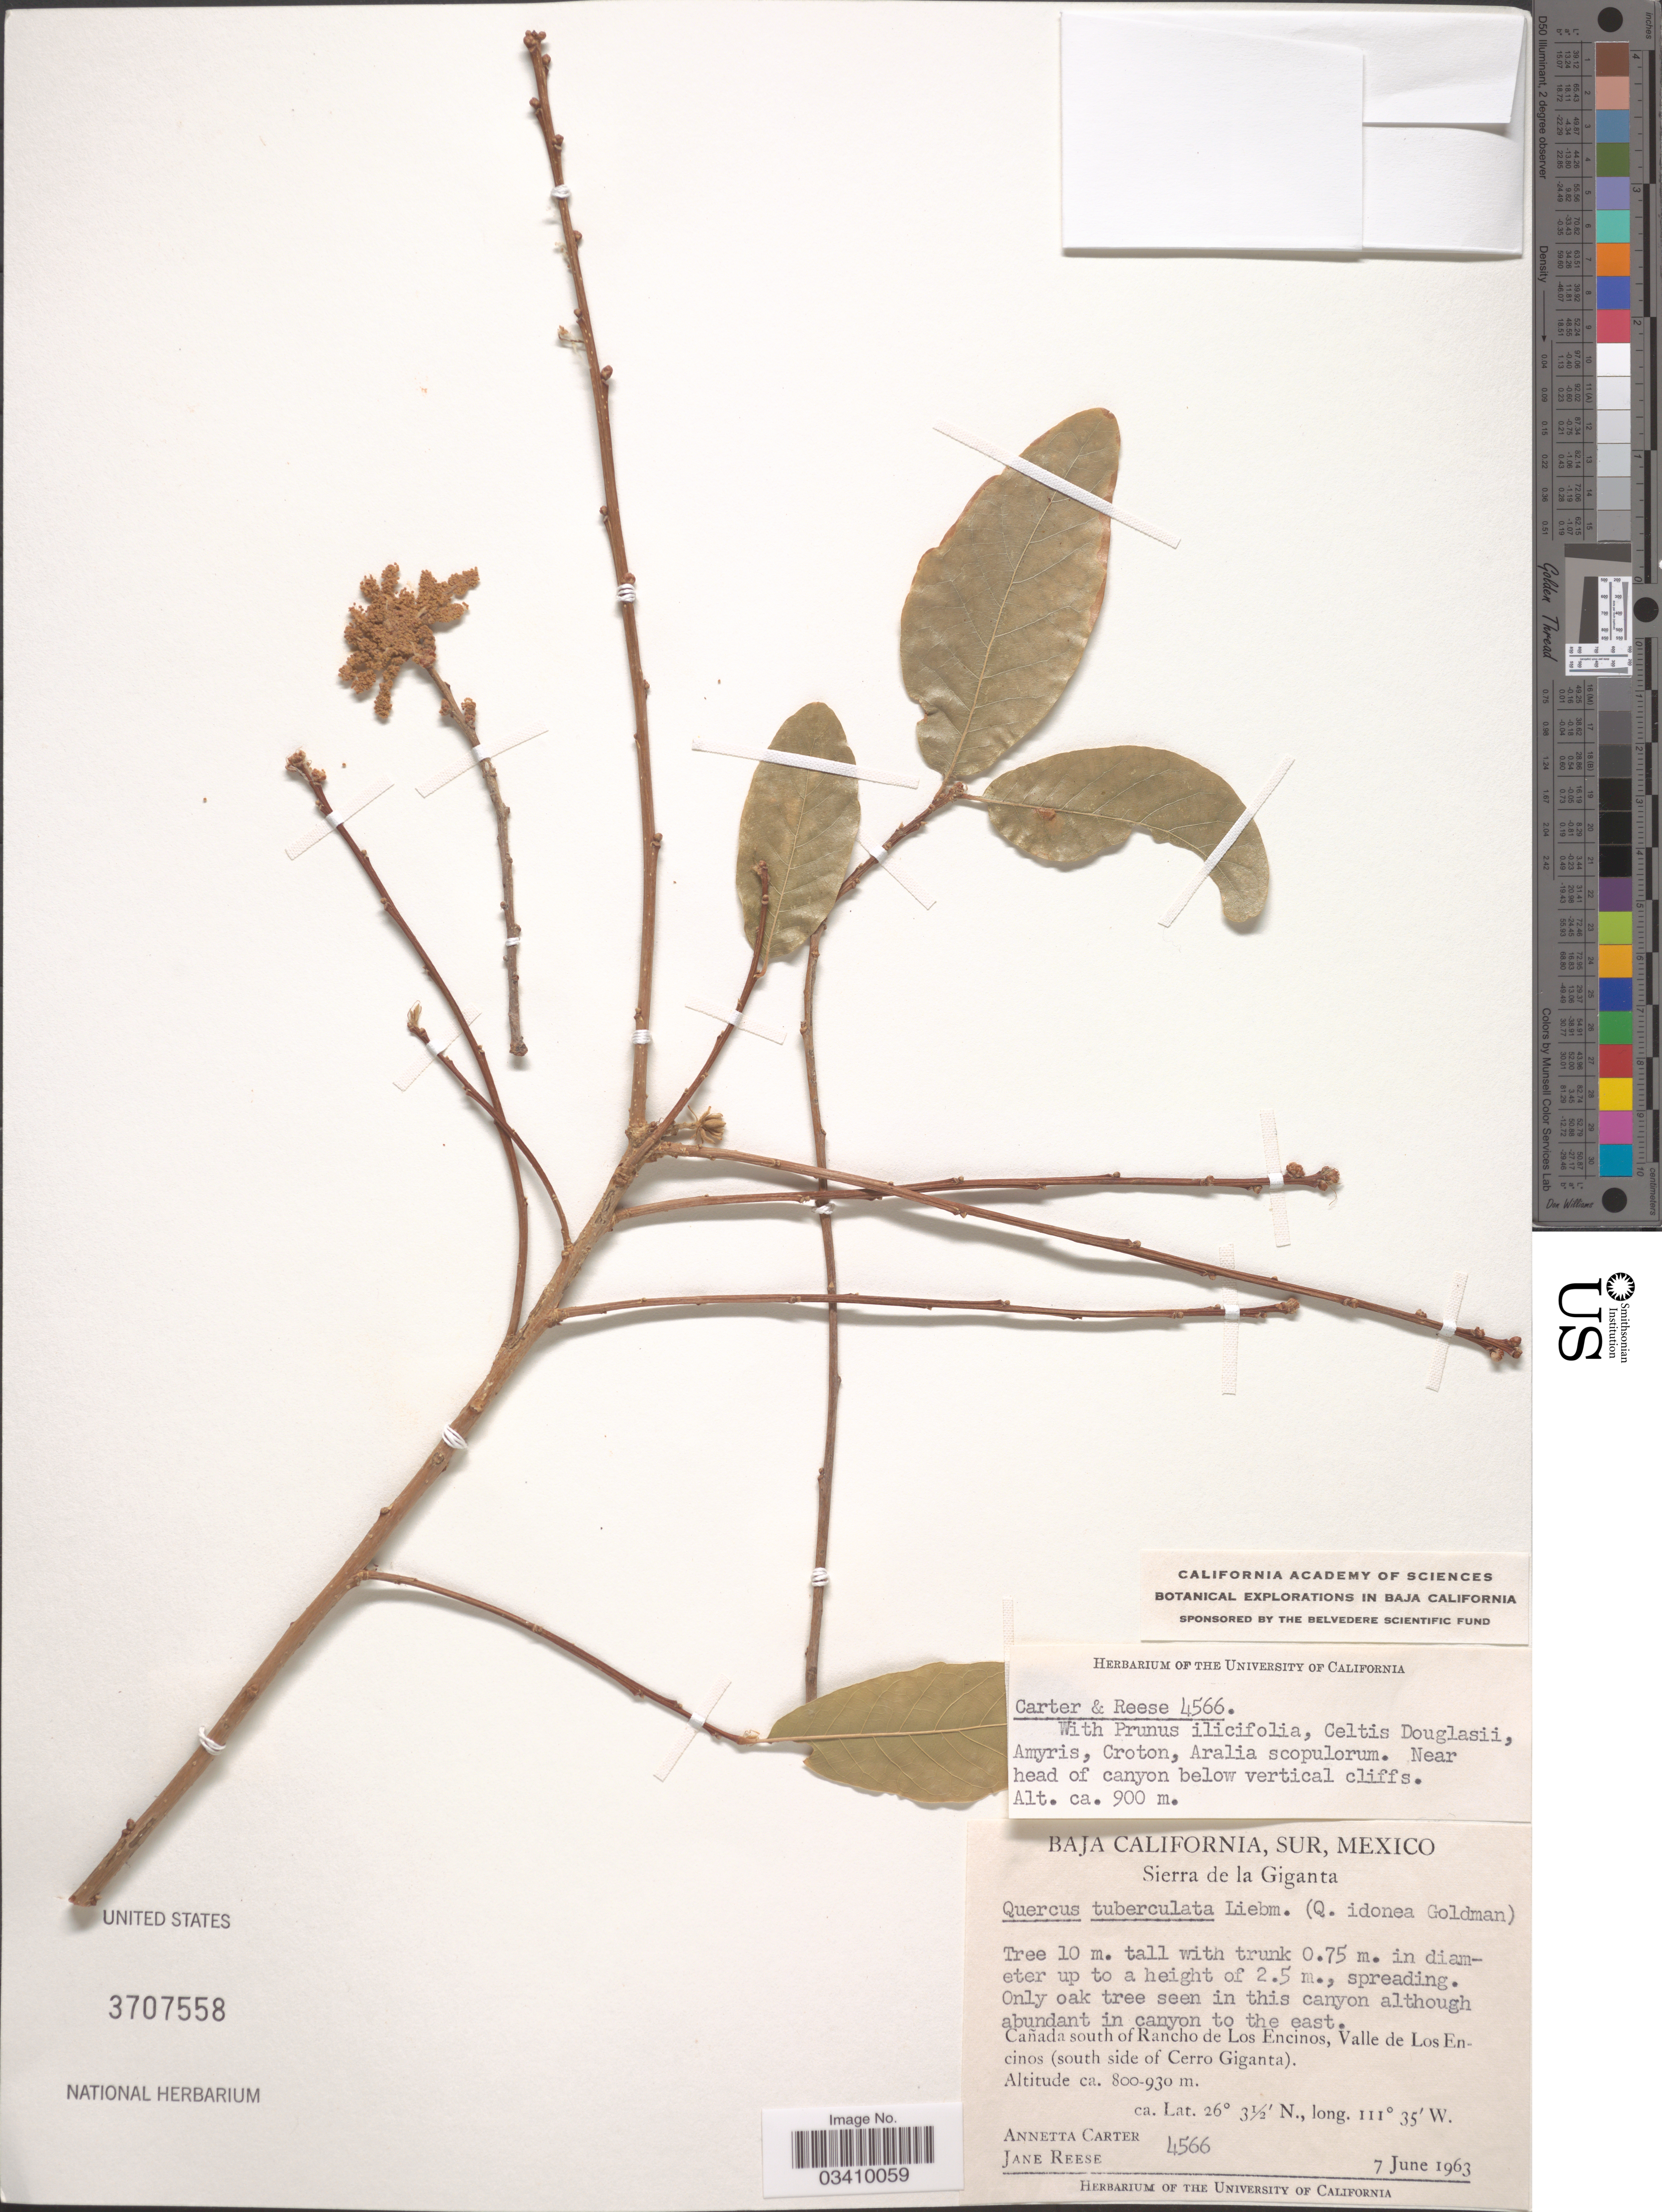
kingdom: Plantae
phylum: Tracheophyta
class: Magnoliopsida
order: Fagales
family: Fagaceae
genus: Quercus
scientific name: Quercus tuberculata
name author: Liebm.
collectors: A. Carter & J. Reese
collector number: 4566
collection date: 1963-06-07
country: Mexico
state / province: Baja California Sur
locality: Sierra de la Giganta. Cañada south of Rancho de Los Encinos, Valle de Los Encinos (south side of Cerro Giganta).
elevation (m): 800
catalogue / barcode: US 3707558